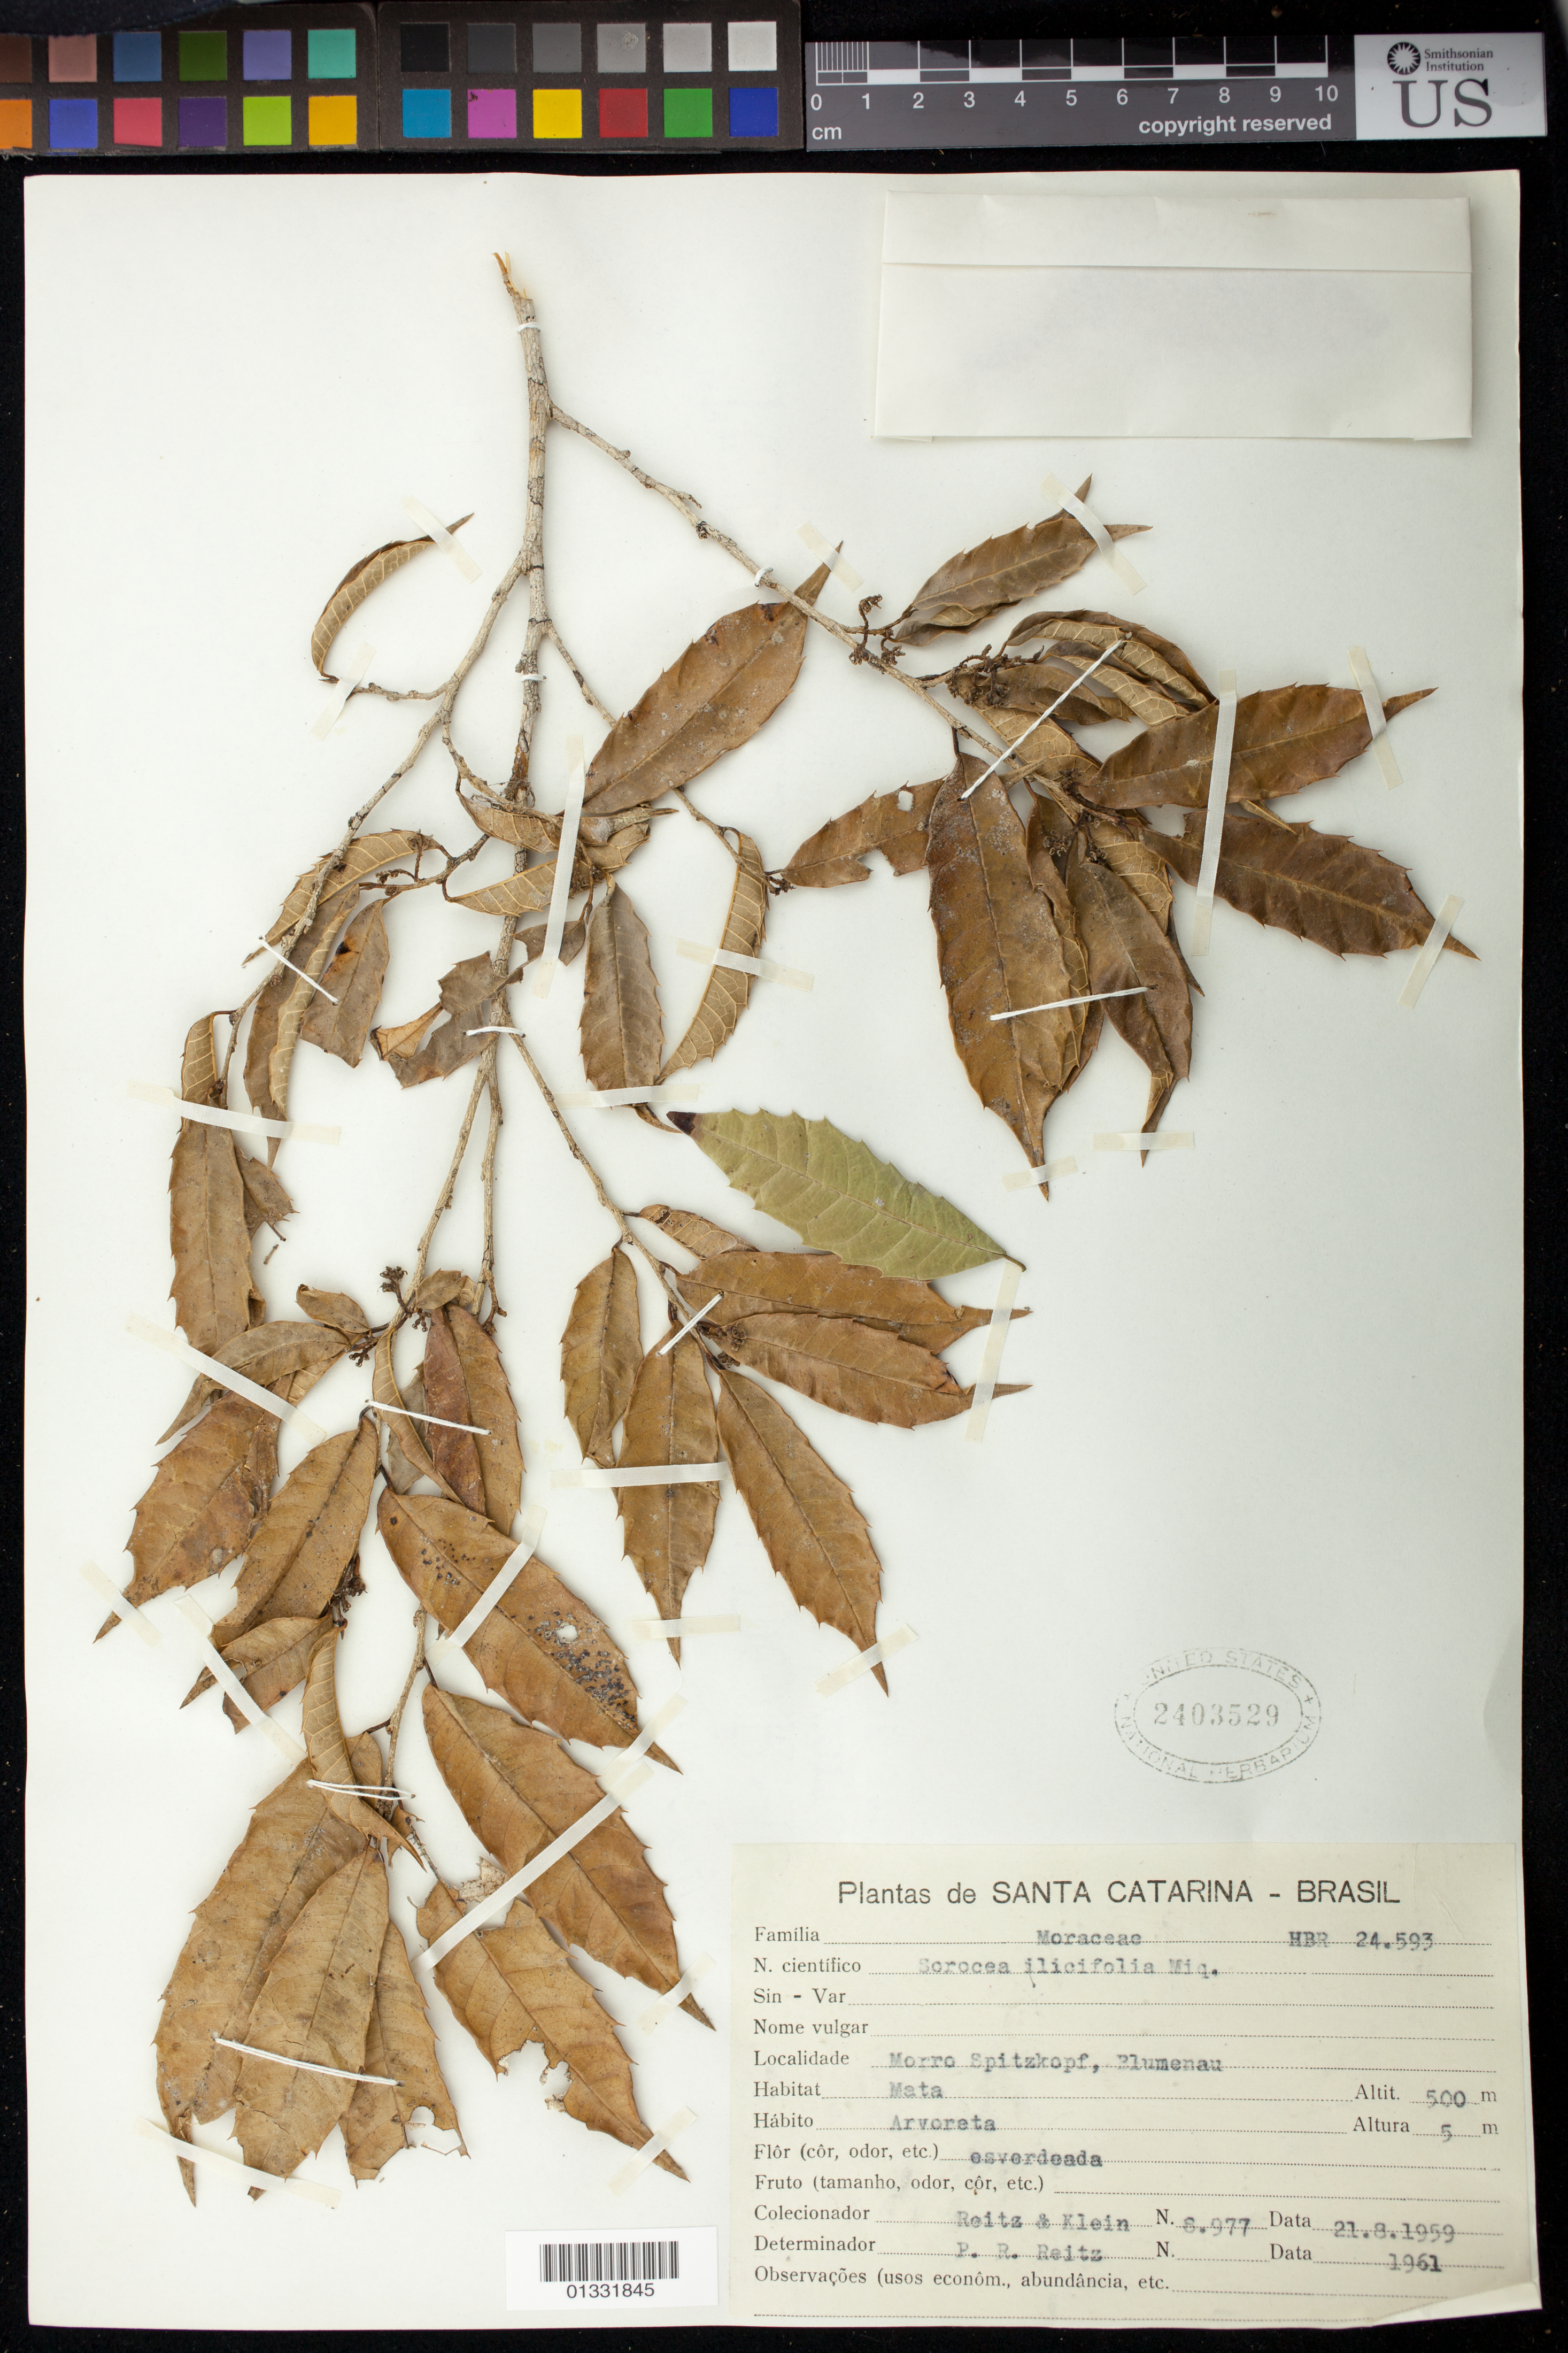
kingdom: Plantae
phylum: Tracheophyta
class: Magnoliopsida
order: Rosales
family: Moraceae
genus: Sorocea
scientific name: Sorocea bonplandii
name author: (Baill.) W.C. Burger et al.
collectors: R. Reitz & R. M. Klein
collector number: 6977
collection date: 1959-08-21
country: Brazil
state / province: Santa Catarina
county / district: Blumenau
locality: Morro Spitzkopf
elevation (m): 500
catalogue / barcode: US 2403529